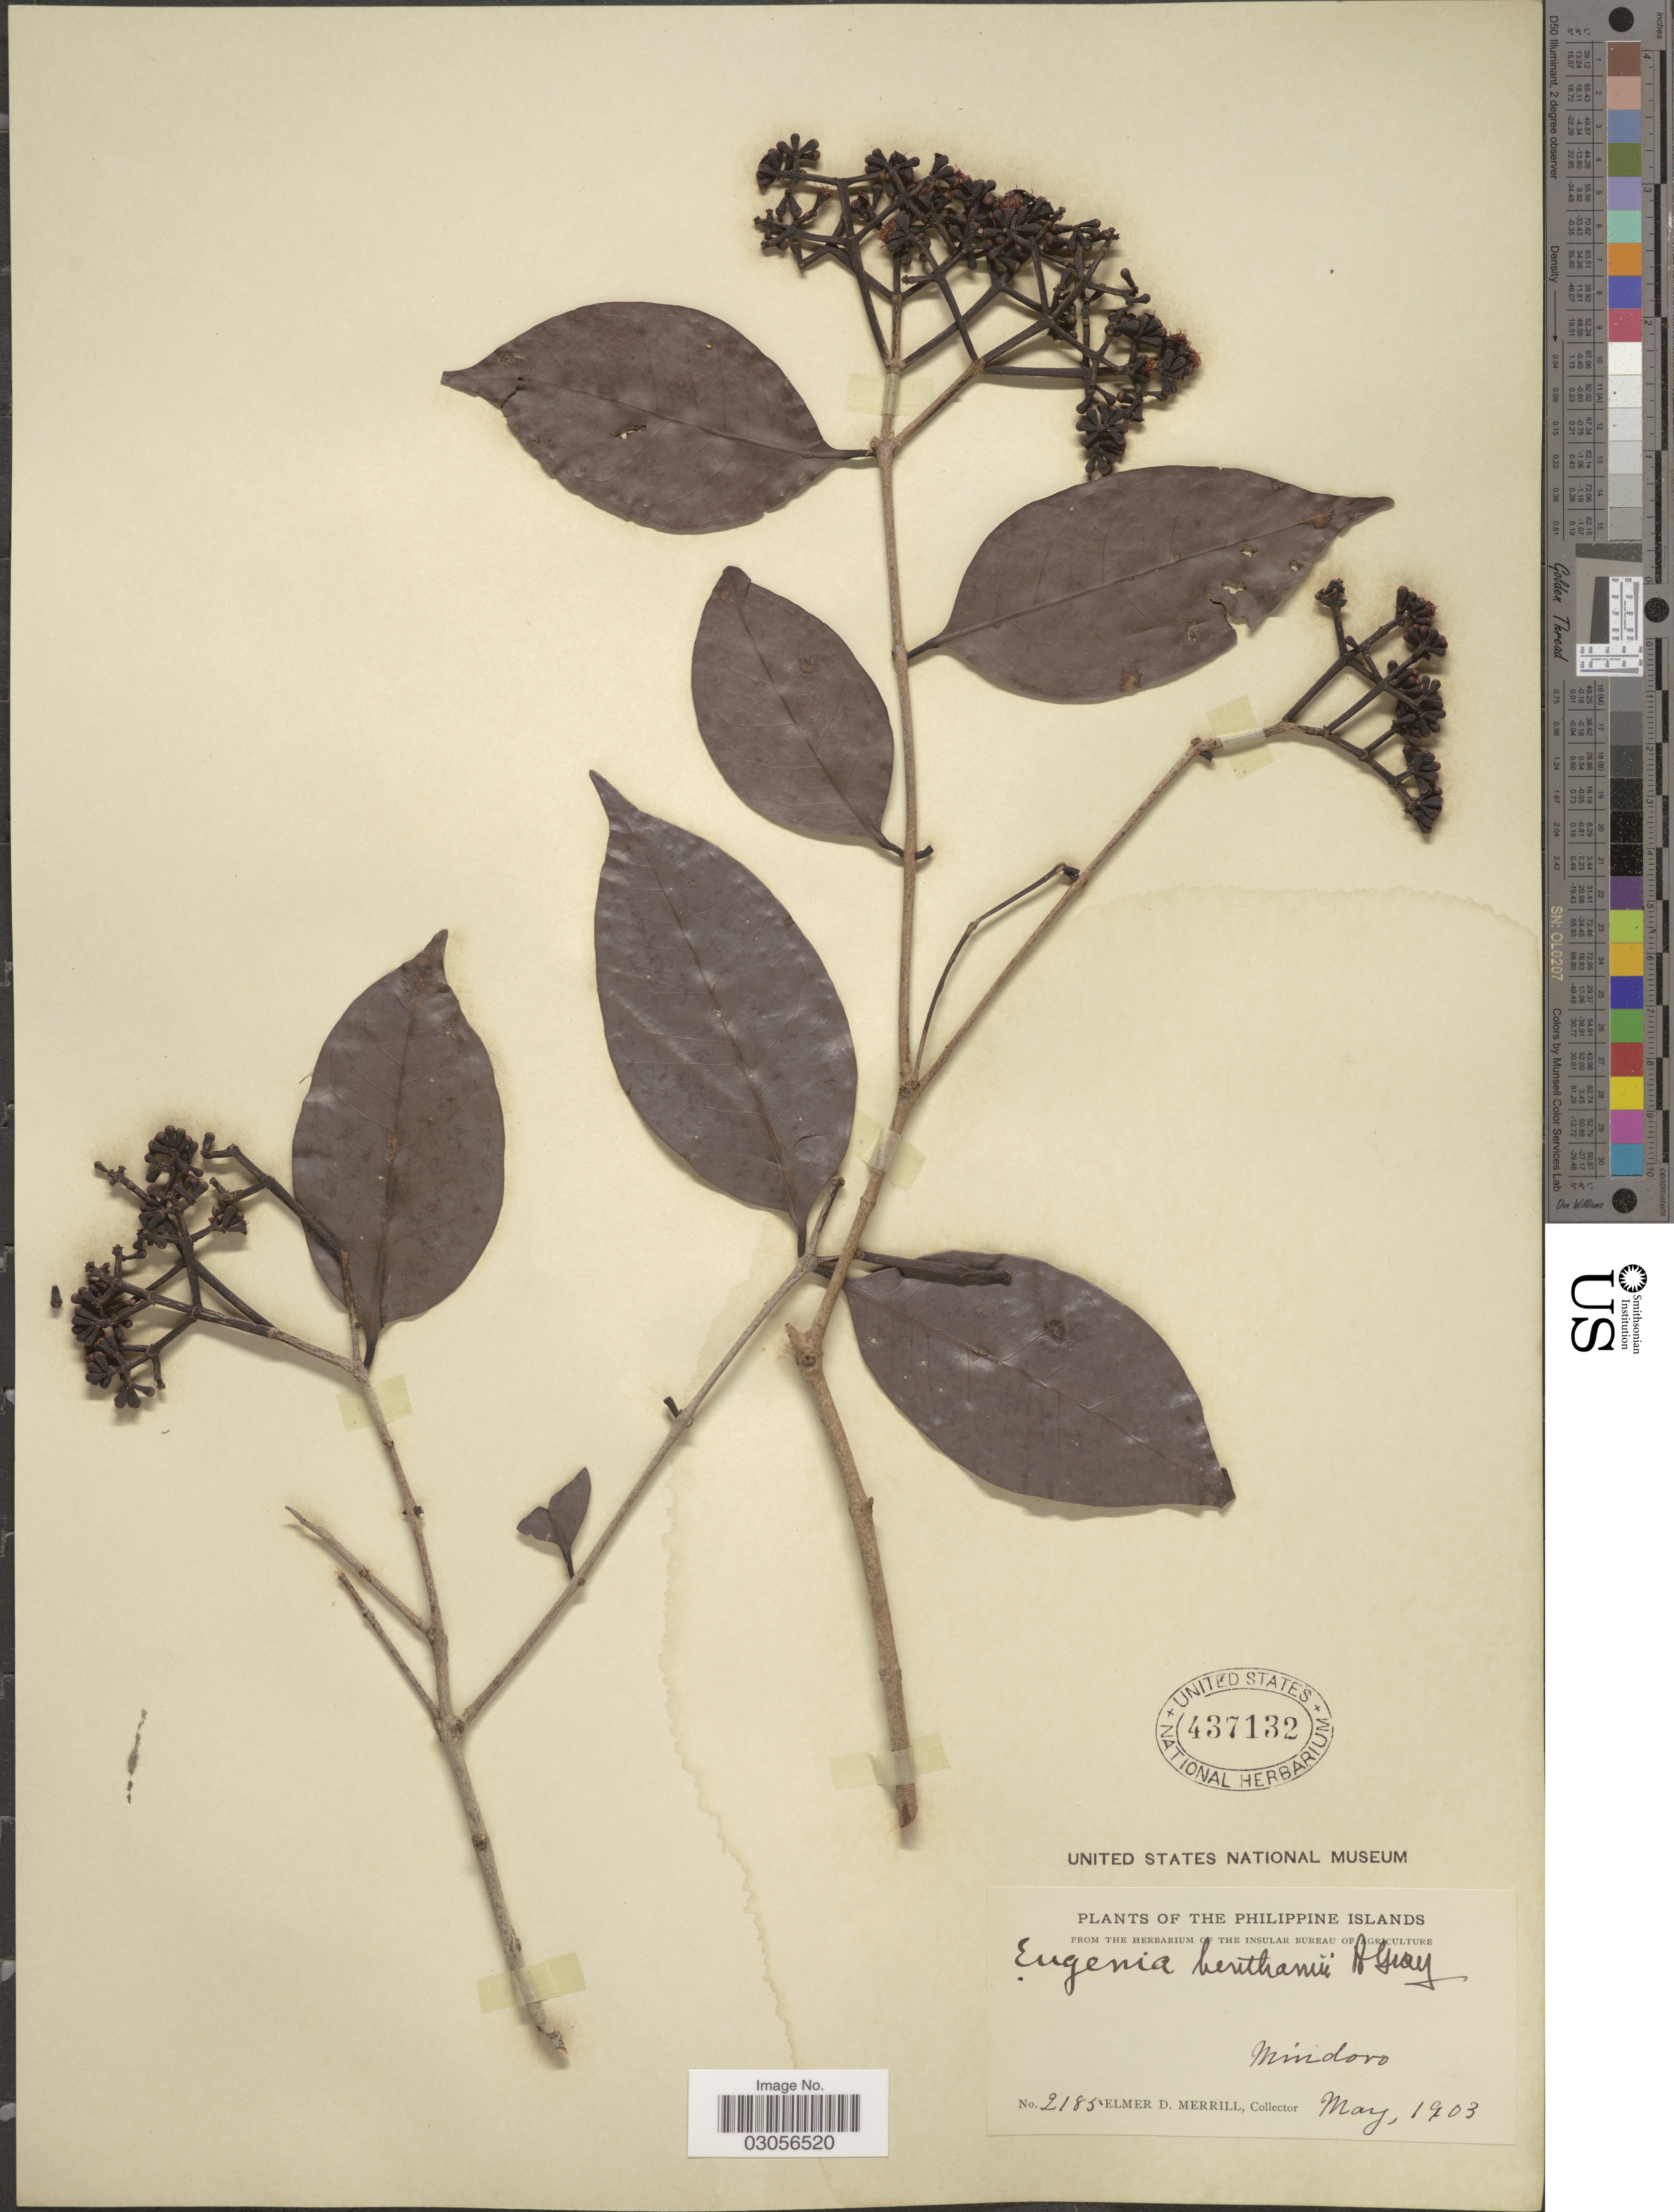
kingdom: Plantae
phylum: Tracheophyta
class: Magnoliopsida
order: Myrtales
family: Myrtaceae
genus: Syzygium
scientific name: Syzygium nitidum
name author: Benth.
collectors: E. D. Merrill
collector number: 2185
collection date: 1903-05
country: Philippines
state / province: Mimaropa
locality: The Philippine Islands, Mindoro.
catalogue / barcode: US 437132